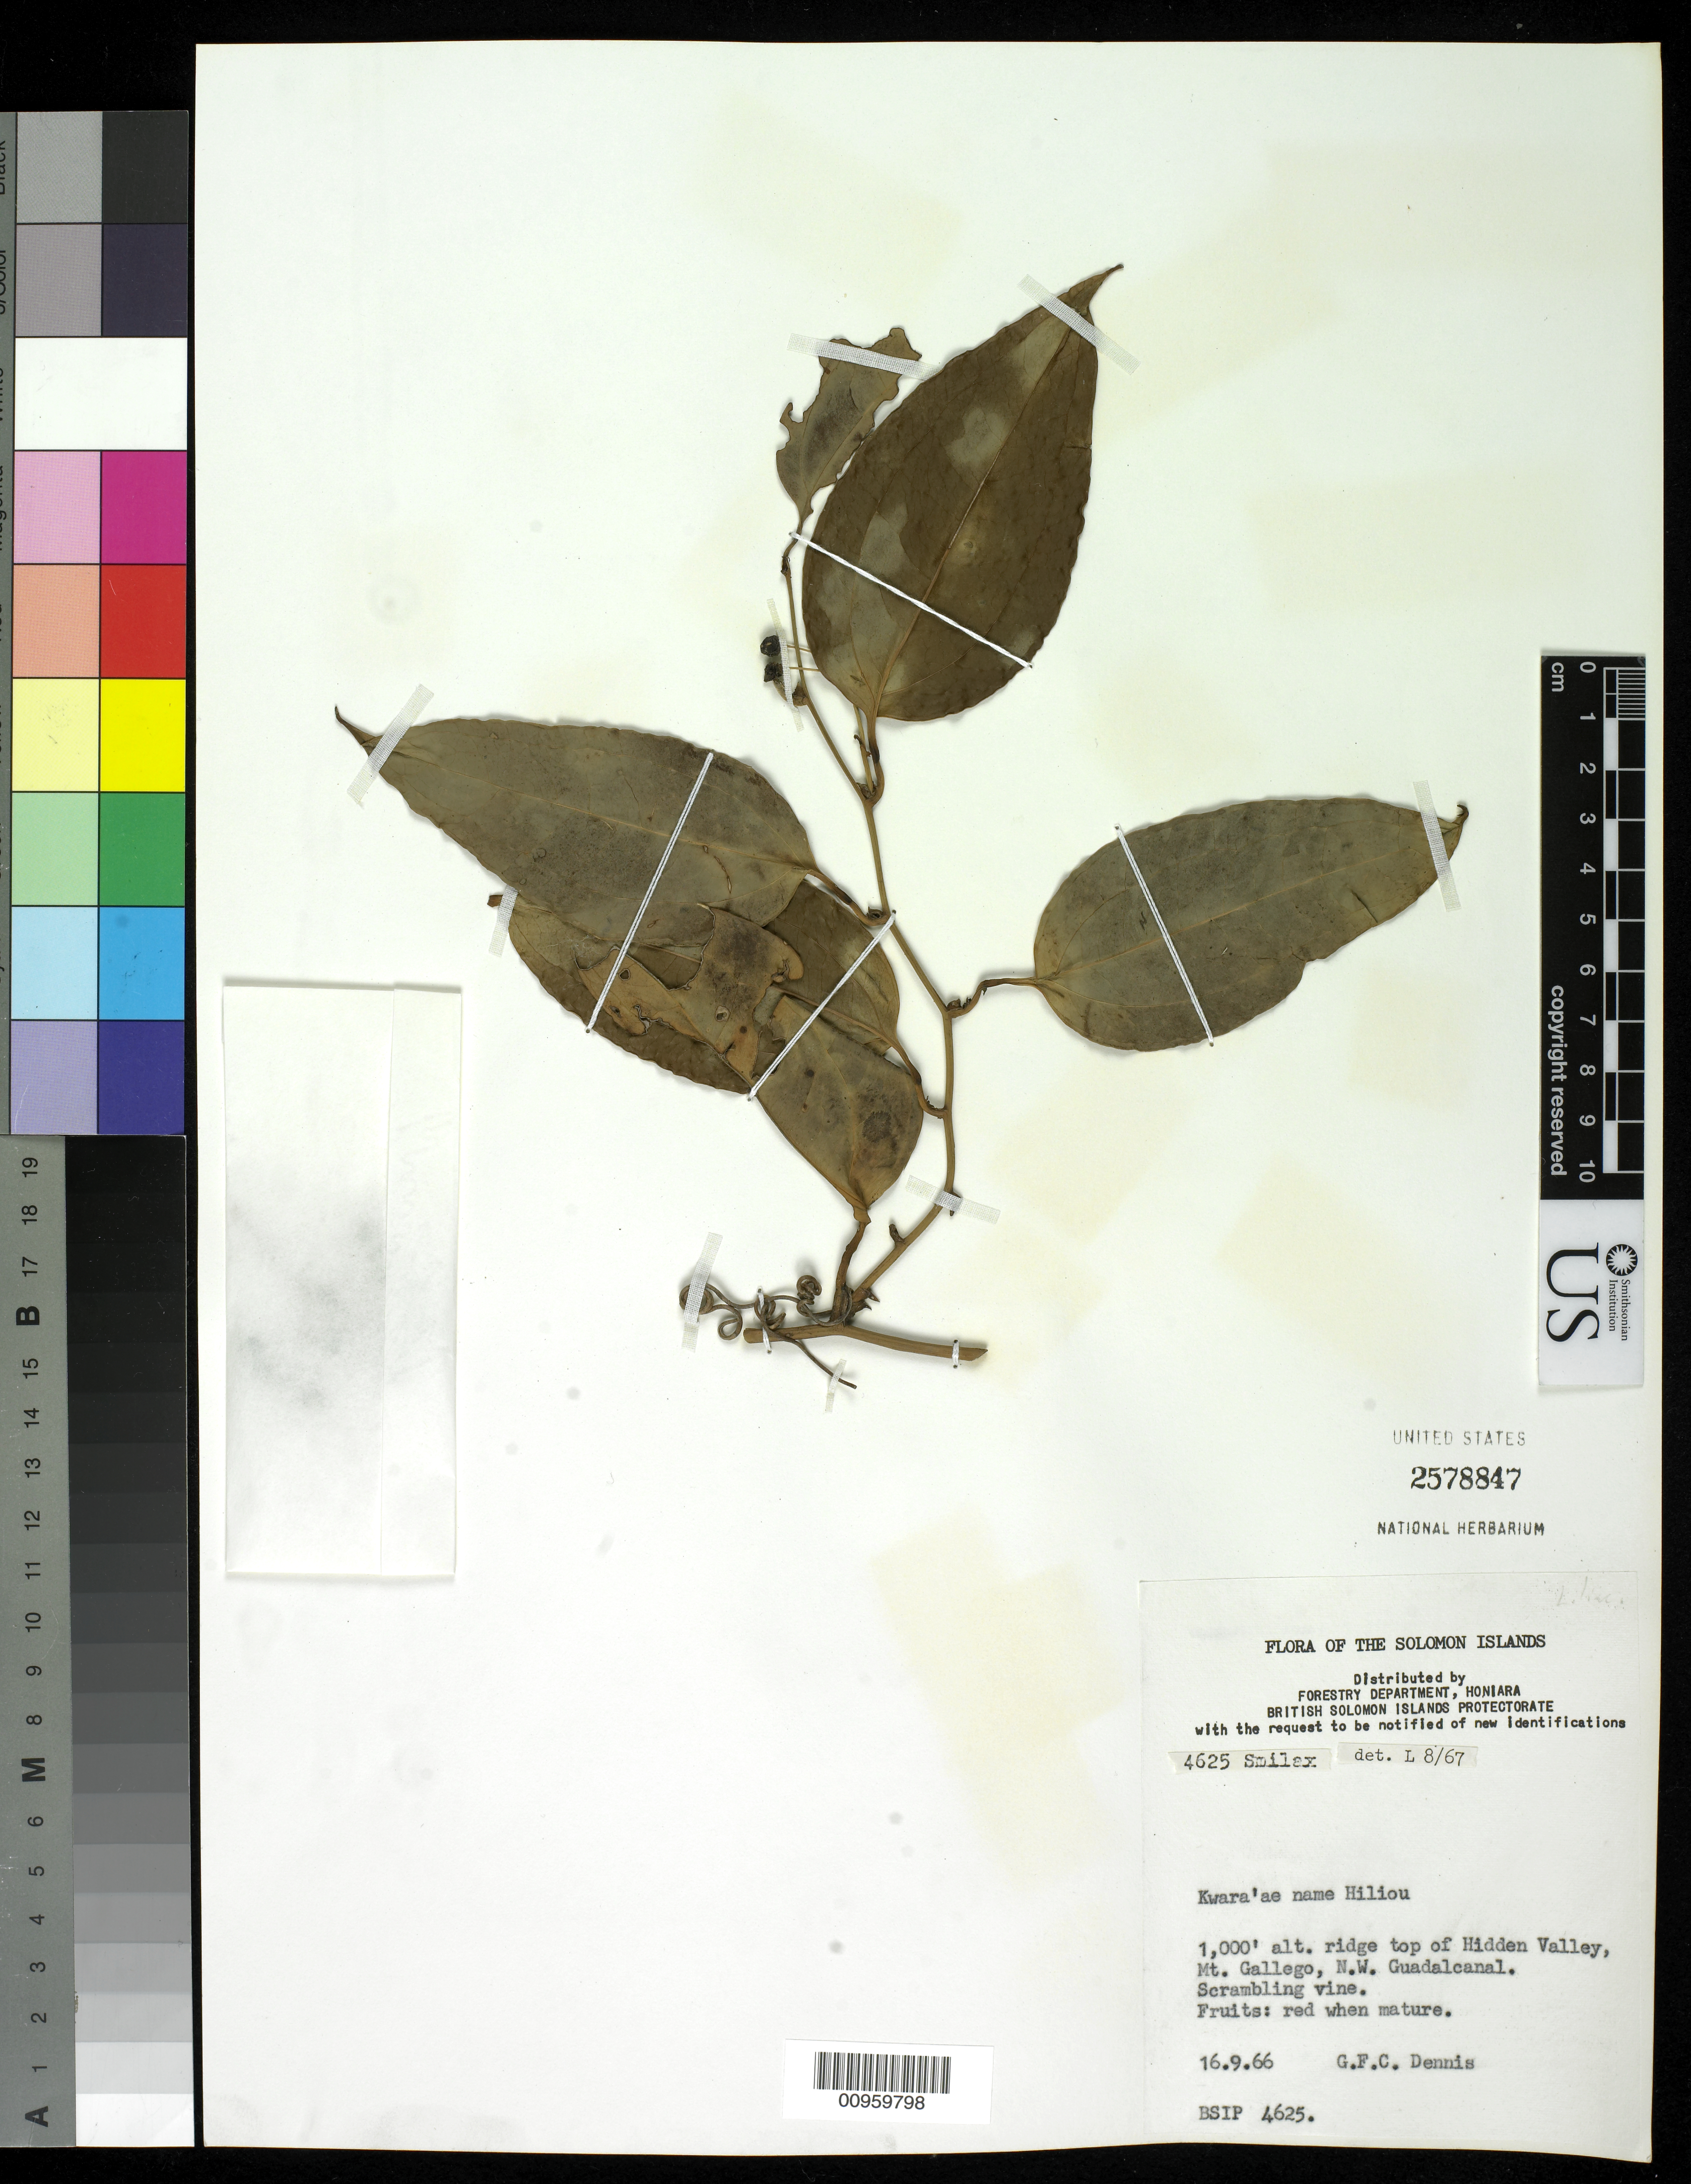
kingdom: Plantae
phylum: Tracheophyta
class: Liliopsida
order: Liliales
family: Smilacaceae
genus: Smilax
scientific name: Smilax sp.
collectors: G. Dennis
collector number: BSIP 4625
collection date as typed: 16 Sep 1966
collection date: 1966-09-16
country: Solomon Islands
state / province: Guadalcanal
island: Guadalcanal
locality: ridge top of Hidden Valley, Mt. Gallego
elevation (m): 305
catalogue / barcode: US 2578847